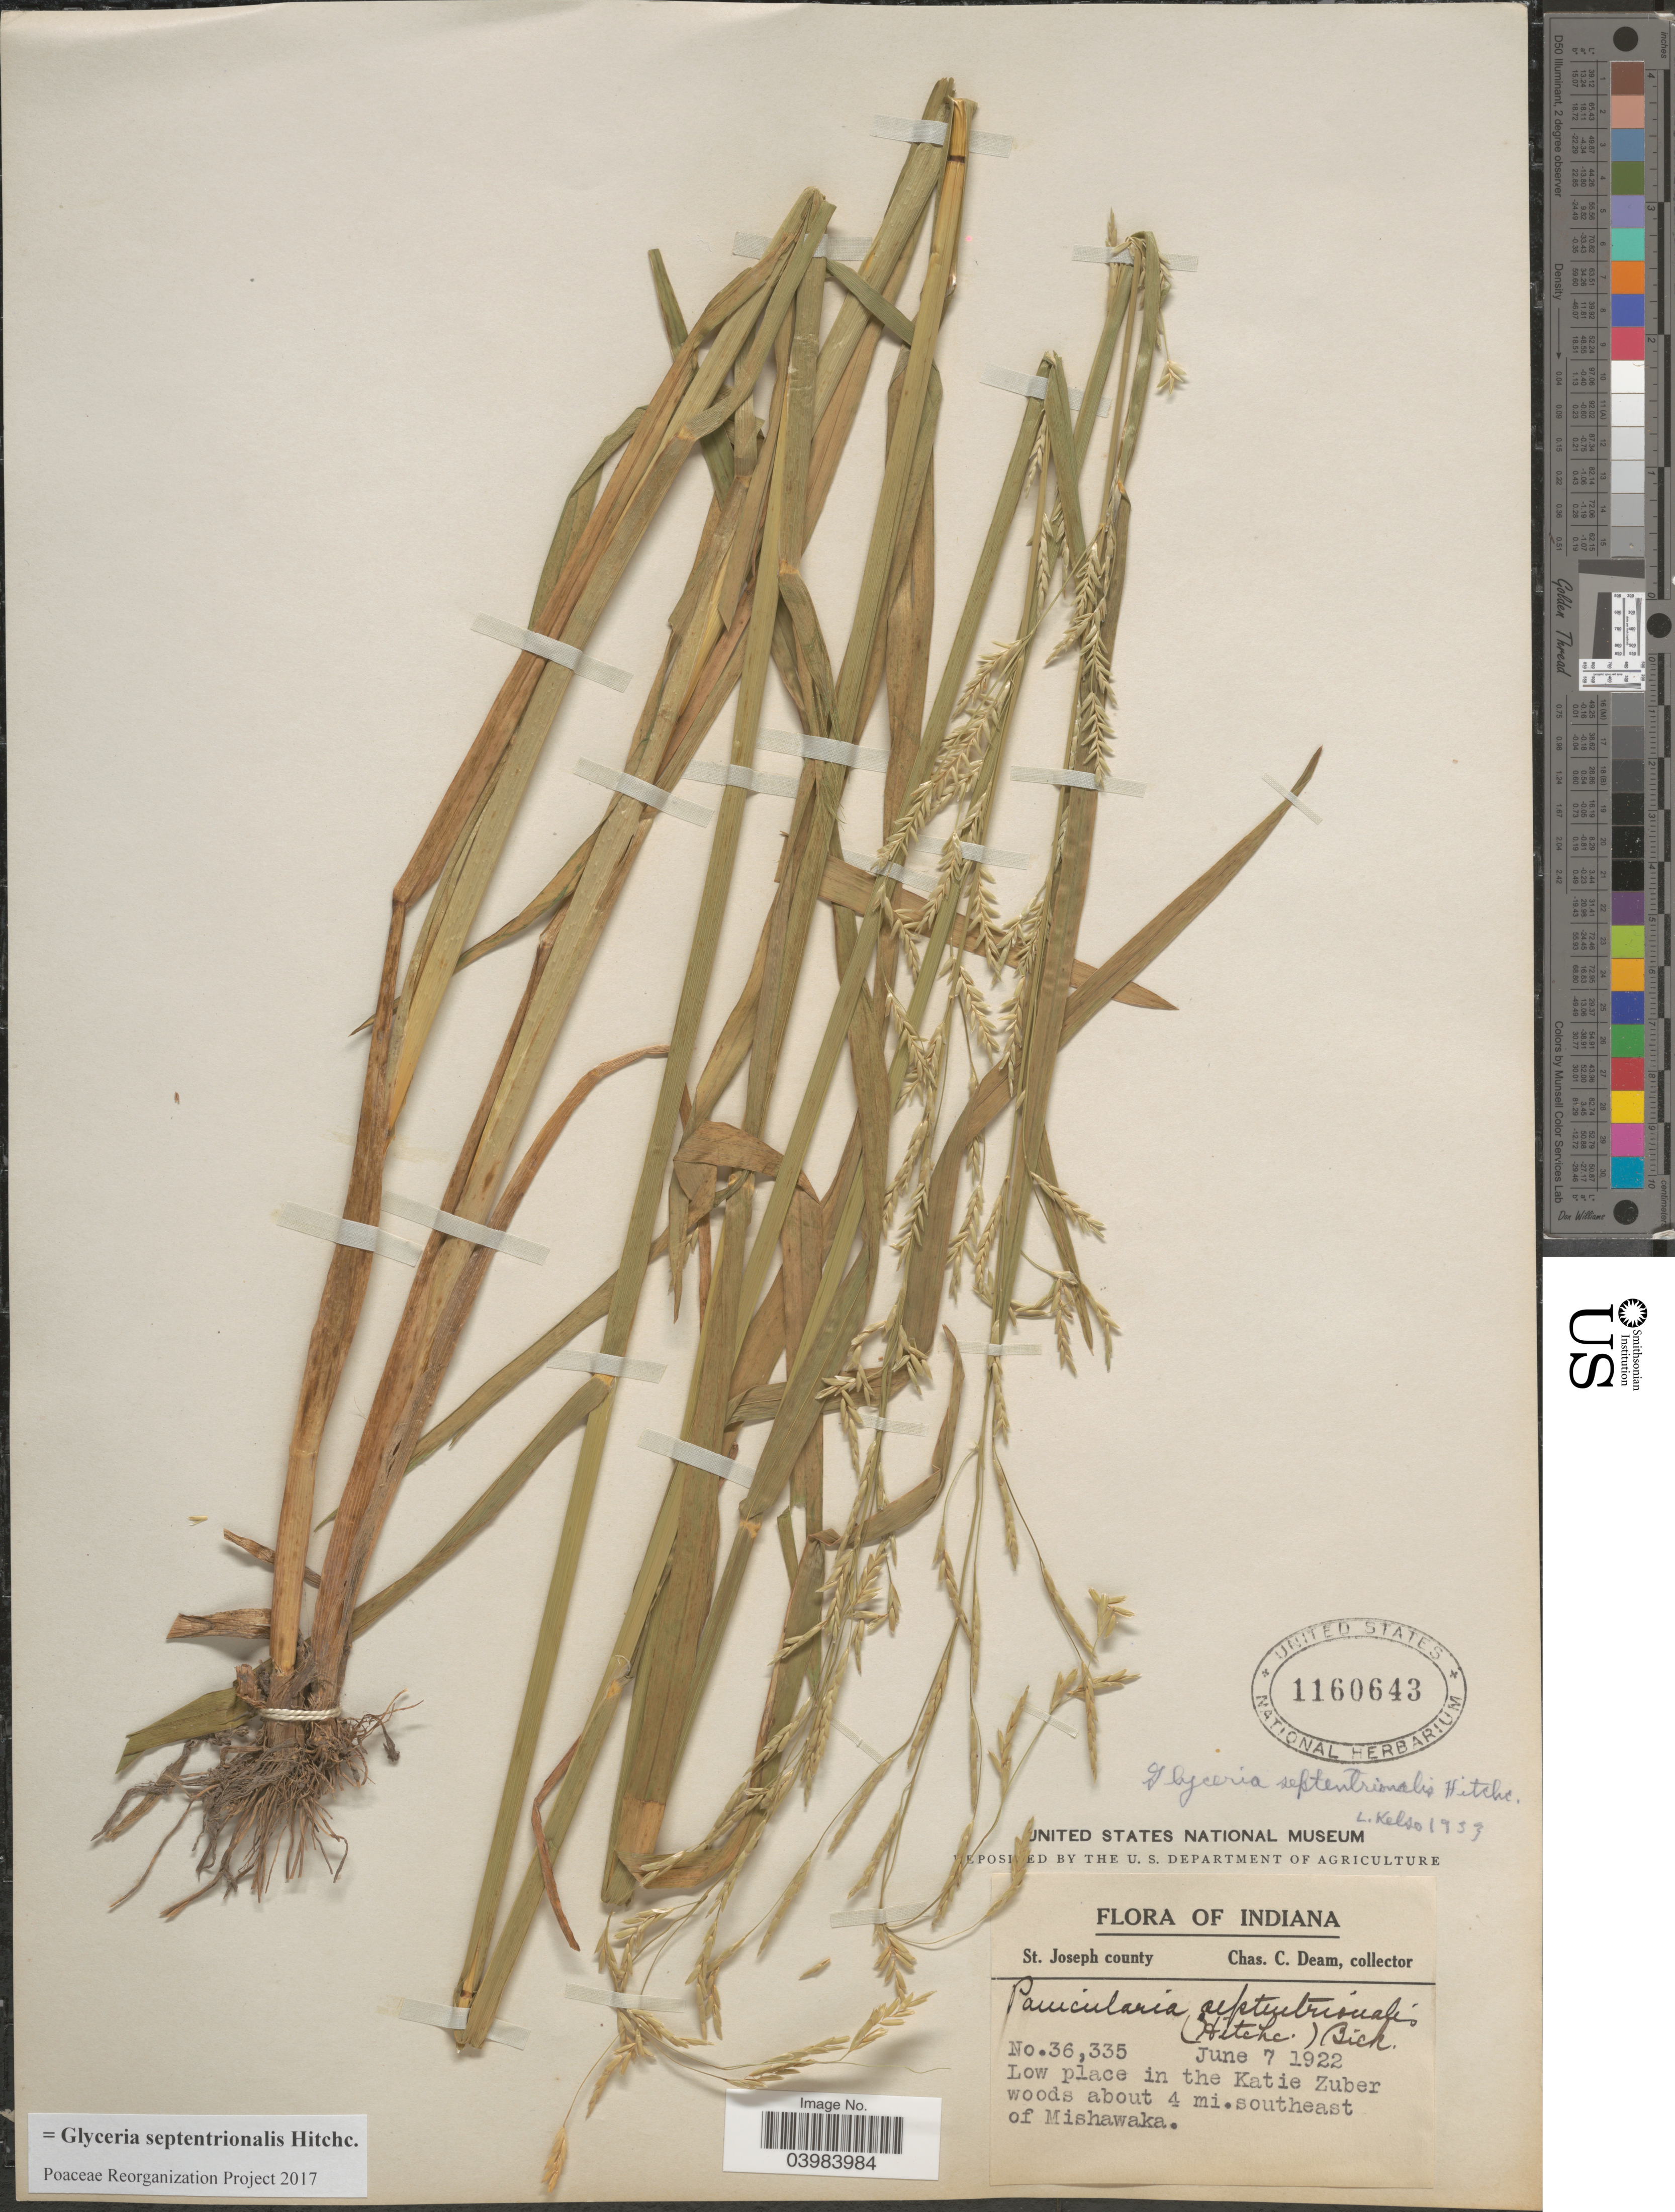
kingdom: Plantae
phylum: Tracheophyta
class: Liliopsida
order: Poales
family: Poaceae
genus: Glyceria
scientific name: Glyceria septentrionalis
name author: Hitchc.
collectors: C. C. Deam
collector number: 36335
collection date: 1922-06-07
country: United States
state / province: Indiana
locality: St. Joseph county. Low place in the Katie Zuber woods about 4 mi. southeast of Mishawaka.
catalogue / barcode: US 1160643